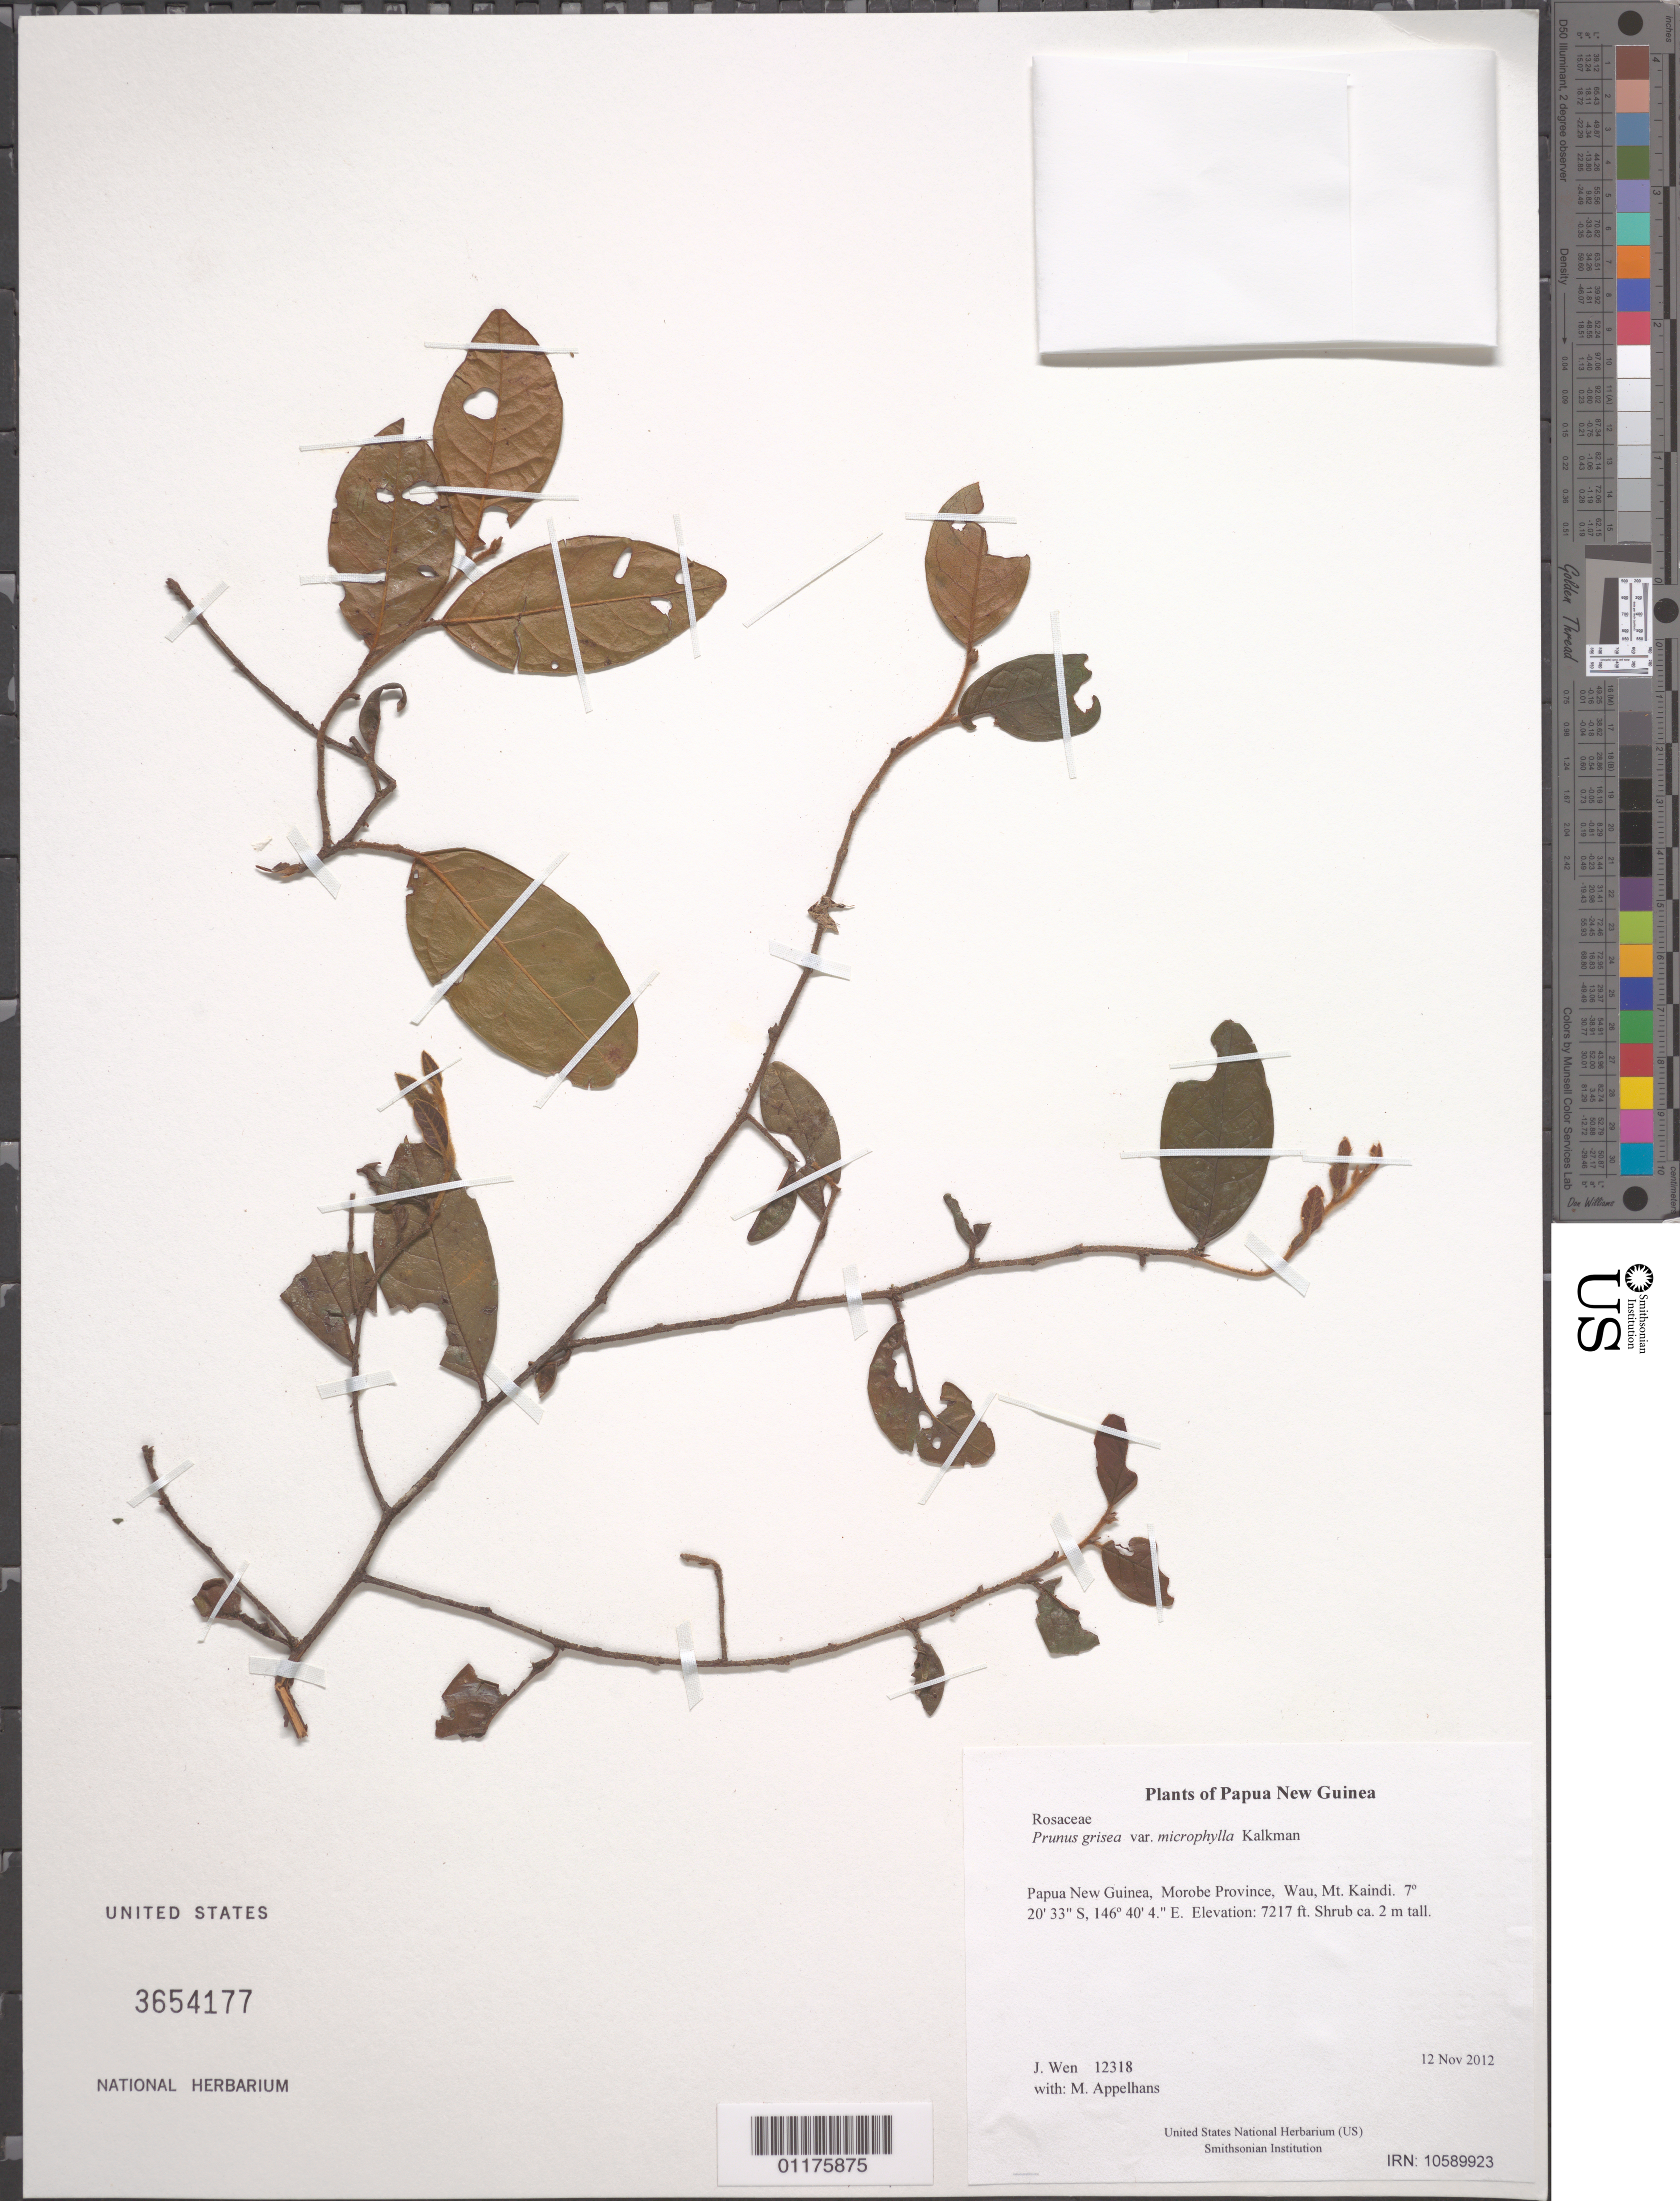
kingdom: Plantae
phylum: Tracheophyta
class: Magnoliopsida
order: Rosales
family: Rosaceae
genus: Prunus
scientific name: Prunus grisea var. microphylla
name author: Kalkman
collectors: M. Appelhans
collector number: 12318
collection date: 2012-11-12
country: Papua New Guinea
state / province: Morobe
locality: Wau, Mt. Kaindi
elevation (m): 2200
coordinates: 07 20.556 S, 146 40.070 E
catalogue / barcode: US 3654177